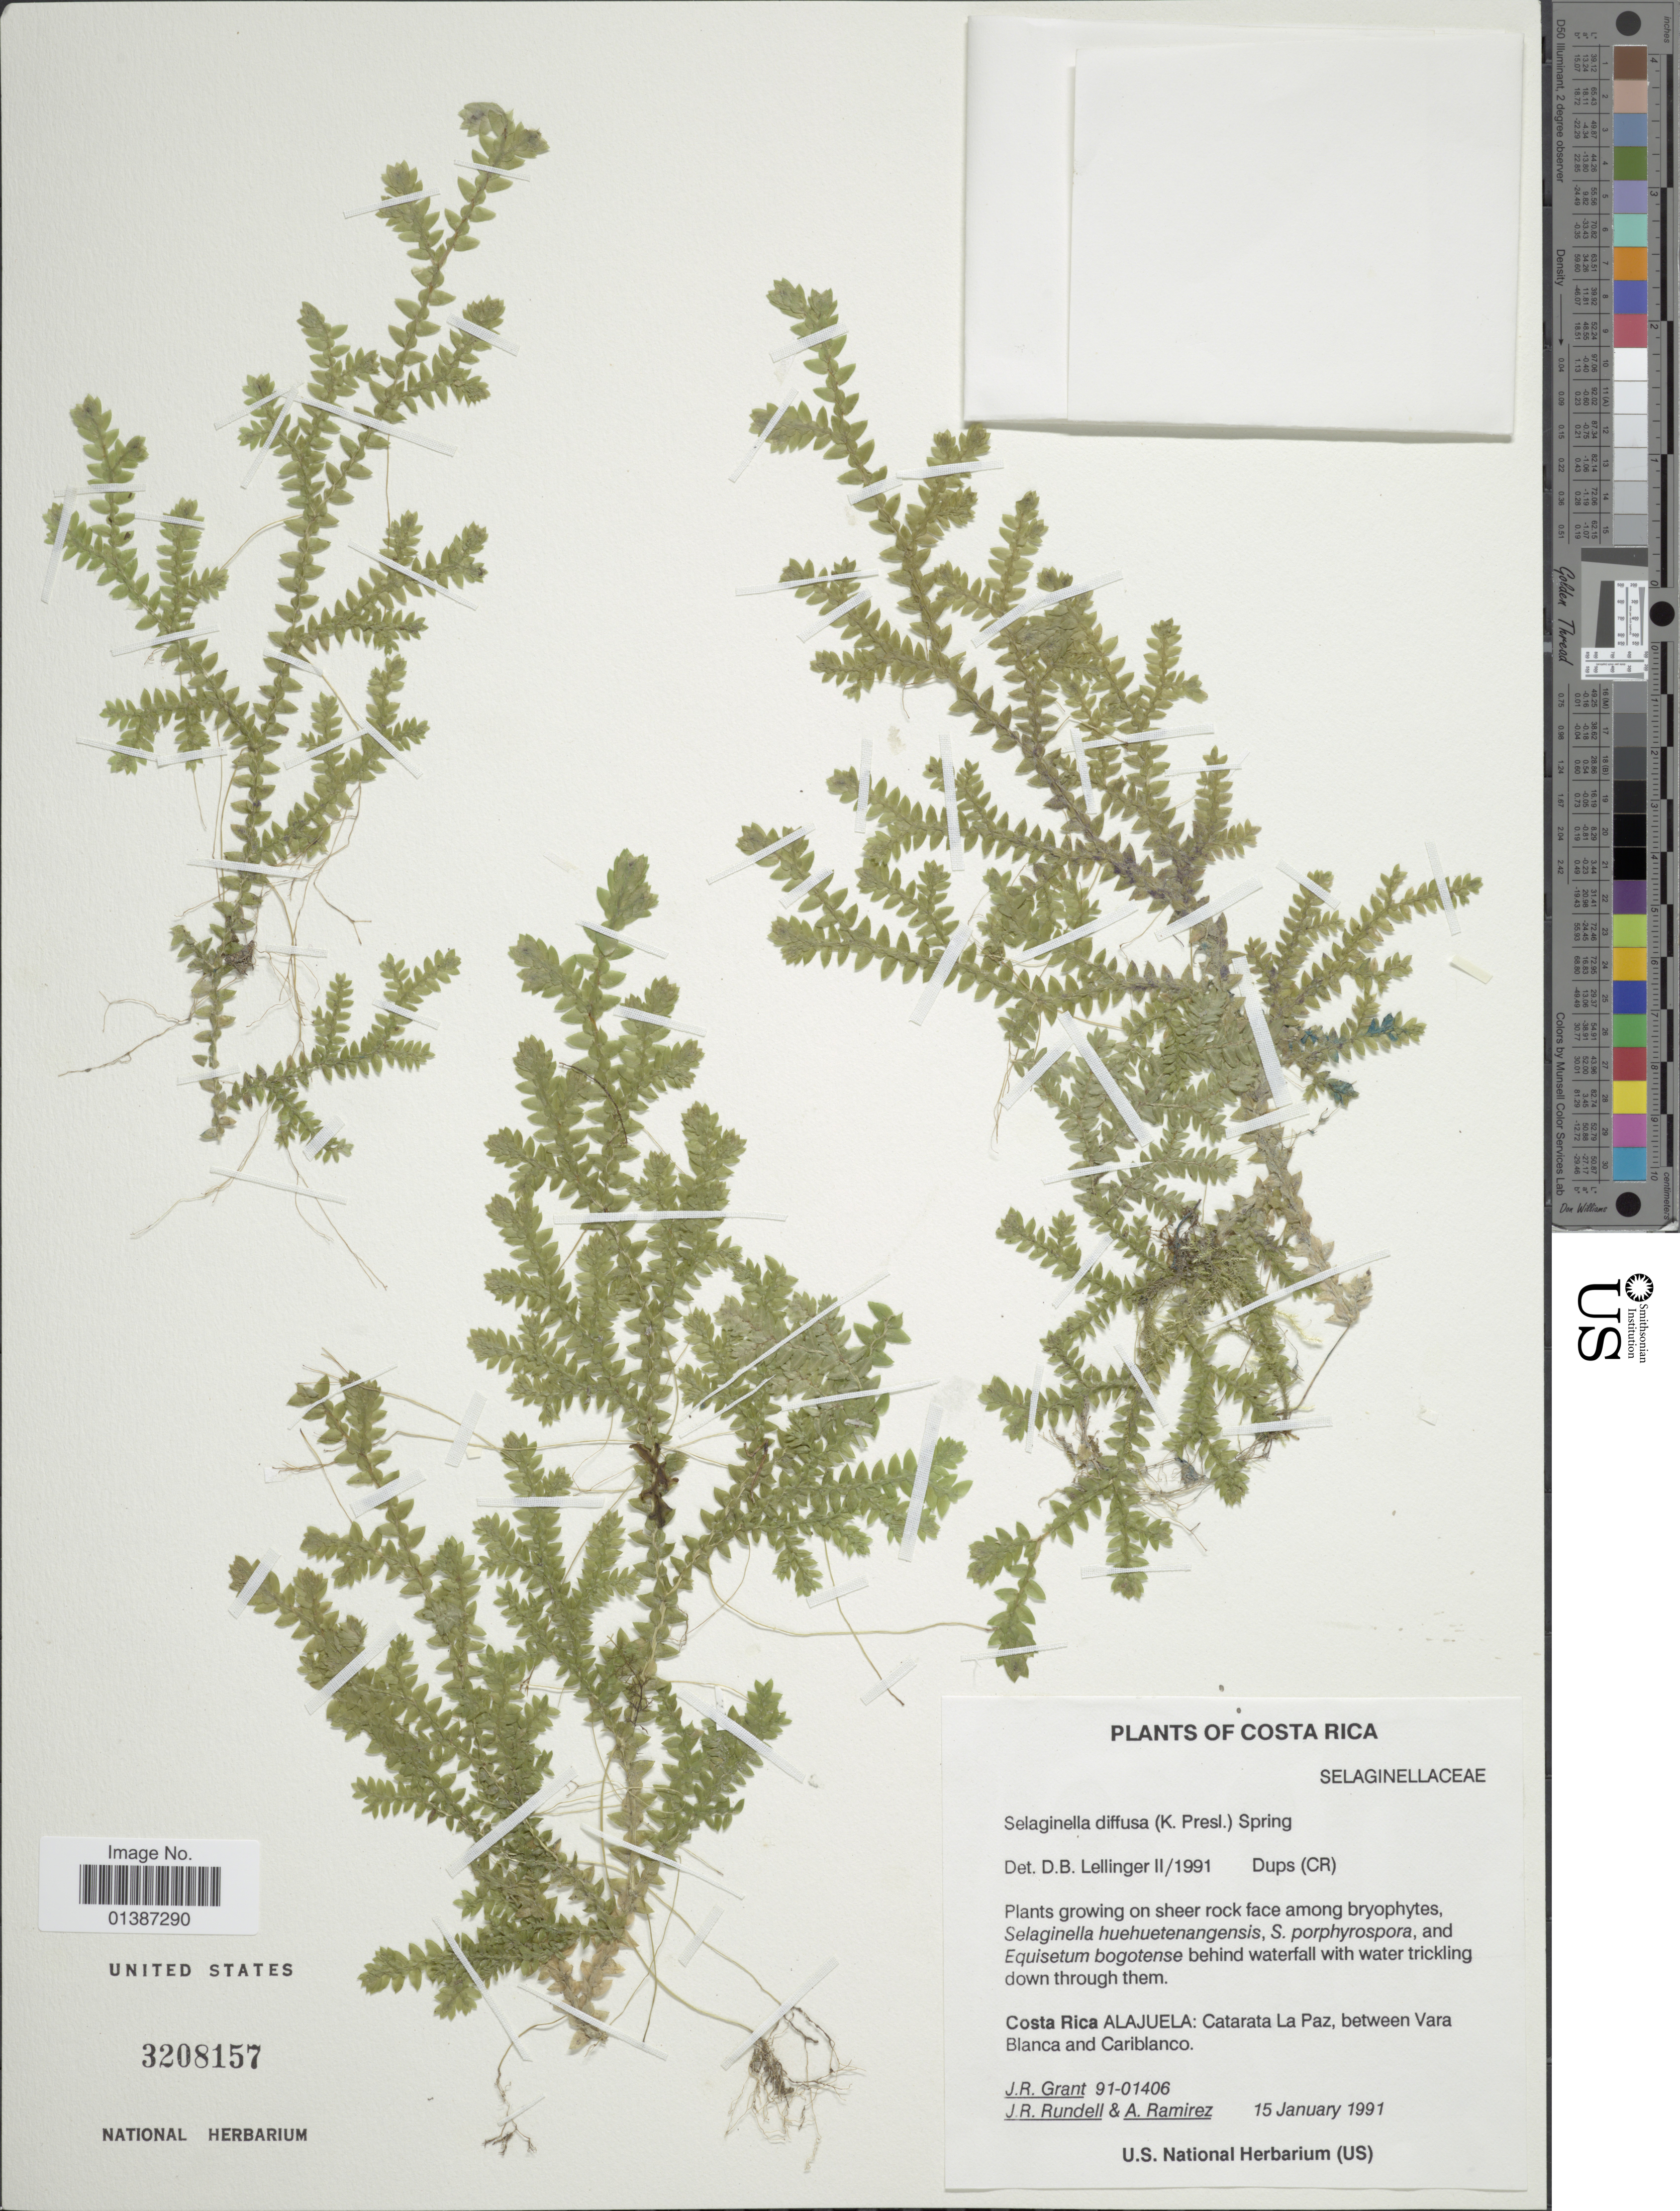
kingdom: Plantae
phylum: Tracheophyta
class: Lycopodiopsida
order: Selaginellales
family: Selaginellaceae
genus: Selaginella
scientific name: Selaginella diffusa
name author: (C. Presl) Spring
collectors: J. Grant, J. R. Rundell & A. Ramirez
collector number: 91-01406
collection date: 1991-01-15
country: Costa Rica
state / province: Alajuela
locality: Catarata La Paz, between Vara Blanca and Cariblanco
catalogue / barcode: US 3208157